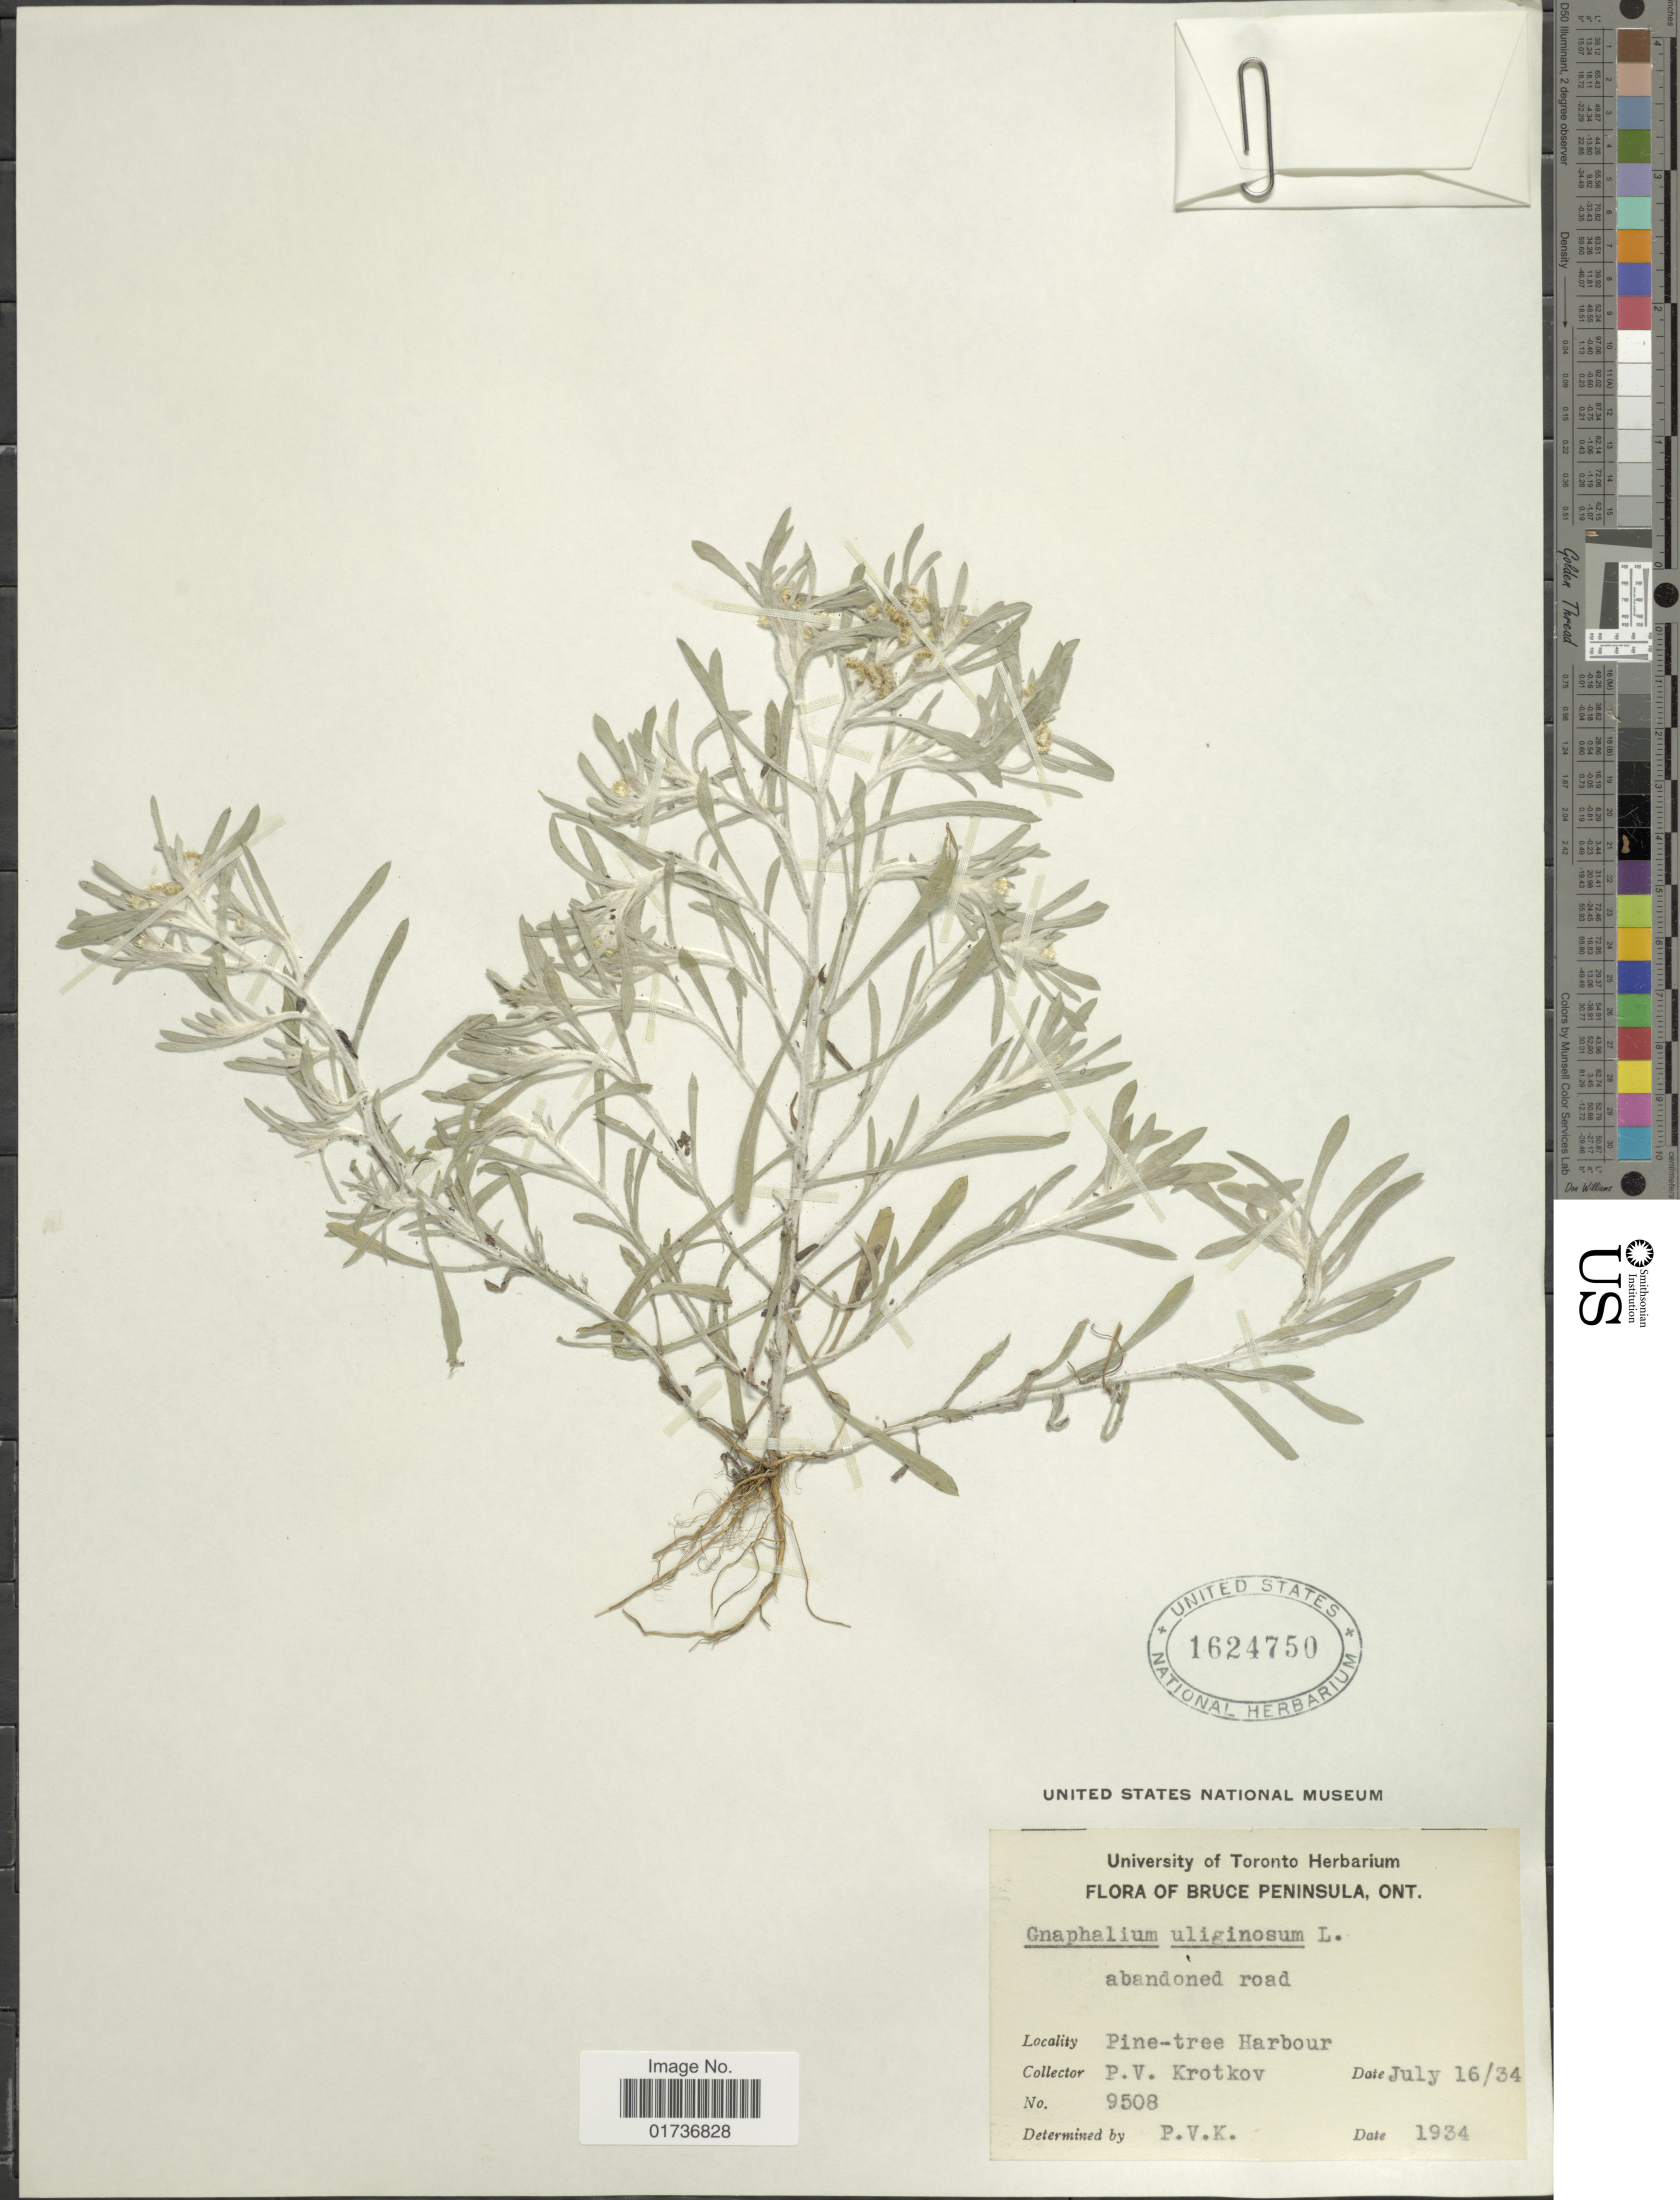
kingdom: Plantae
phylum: Tracheophyta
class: Magnoliopsida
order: Asterales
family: Asteraceae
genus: Gnaphalium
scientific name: Gnaphalium uliginosum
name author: L.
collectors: P. V. Krotkov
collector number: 9508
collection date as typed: Transcribed d/m/y: 16/7/34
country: Canada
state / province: Ontario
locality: Bruce Peninsula, Pine-tree Harbour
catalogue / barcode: US 1624750